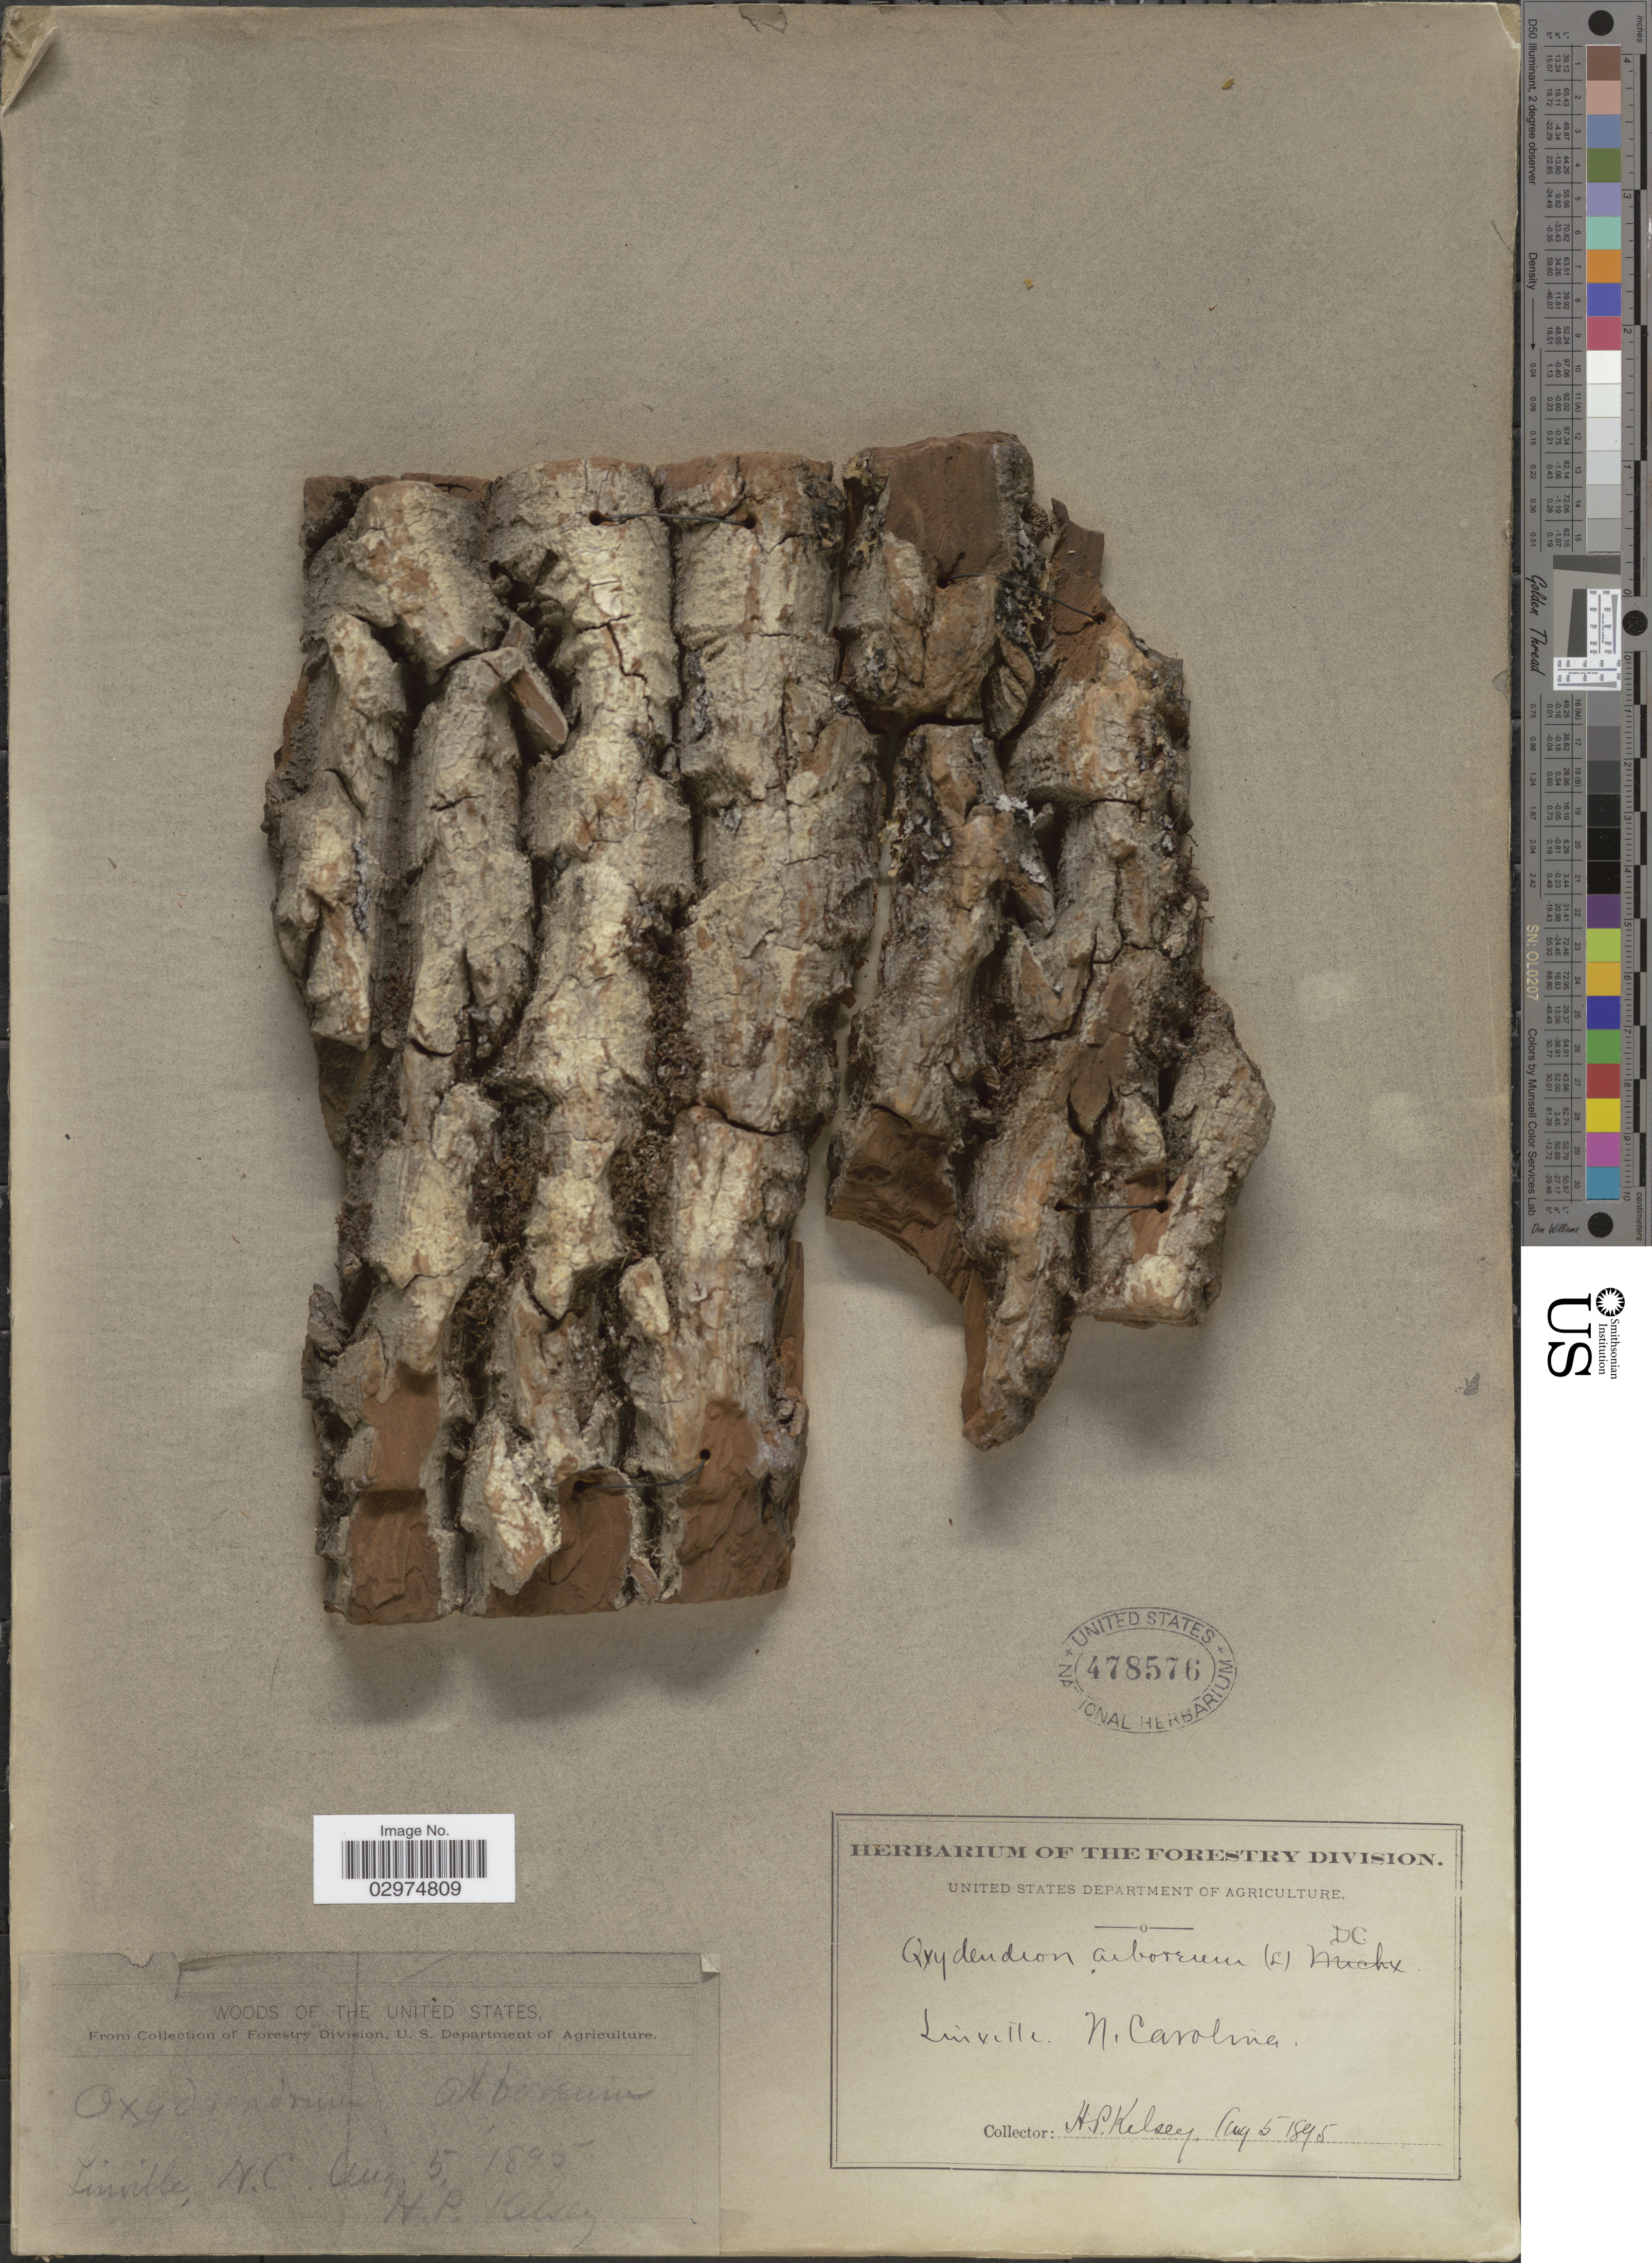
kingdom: Plantae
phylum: Tracheophyta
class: Magnoliopsida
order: Ericales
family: Ericaceae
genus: Oxydendrum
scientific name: Oxydendrum arboreum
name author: (L.) DC.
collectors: H. Kelsey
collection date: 1895-08-05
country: United States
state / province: North Carolina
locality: Linville.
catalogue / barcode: US 478576